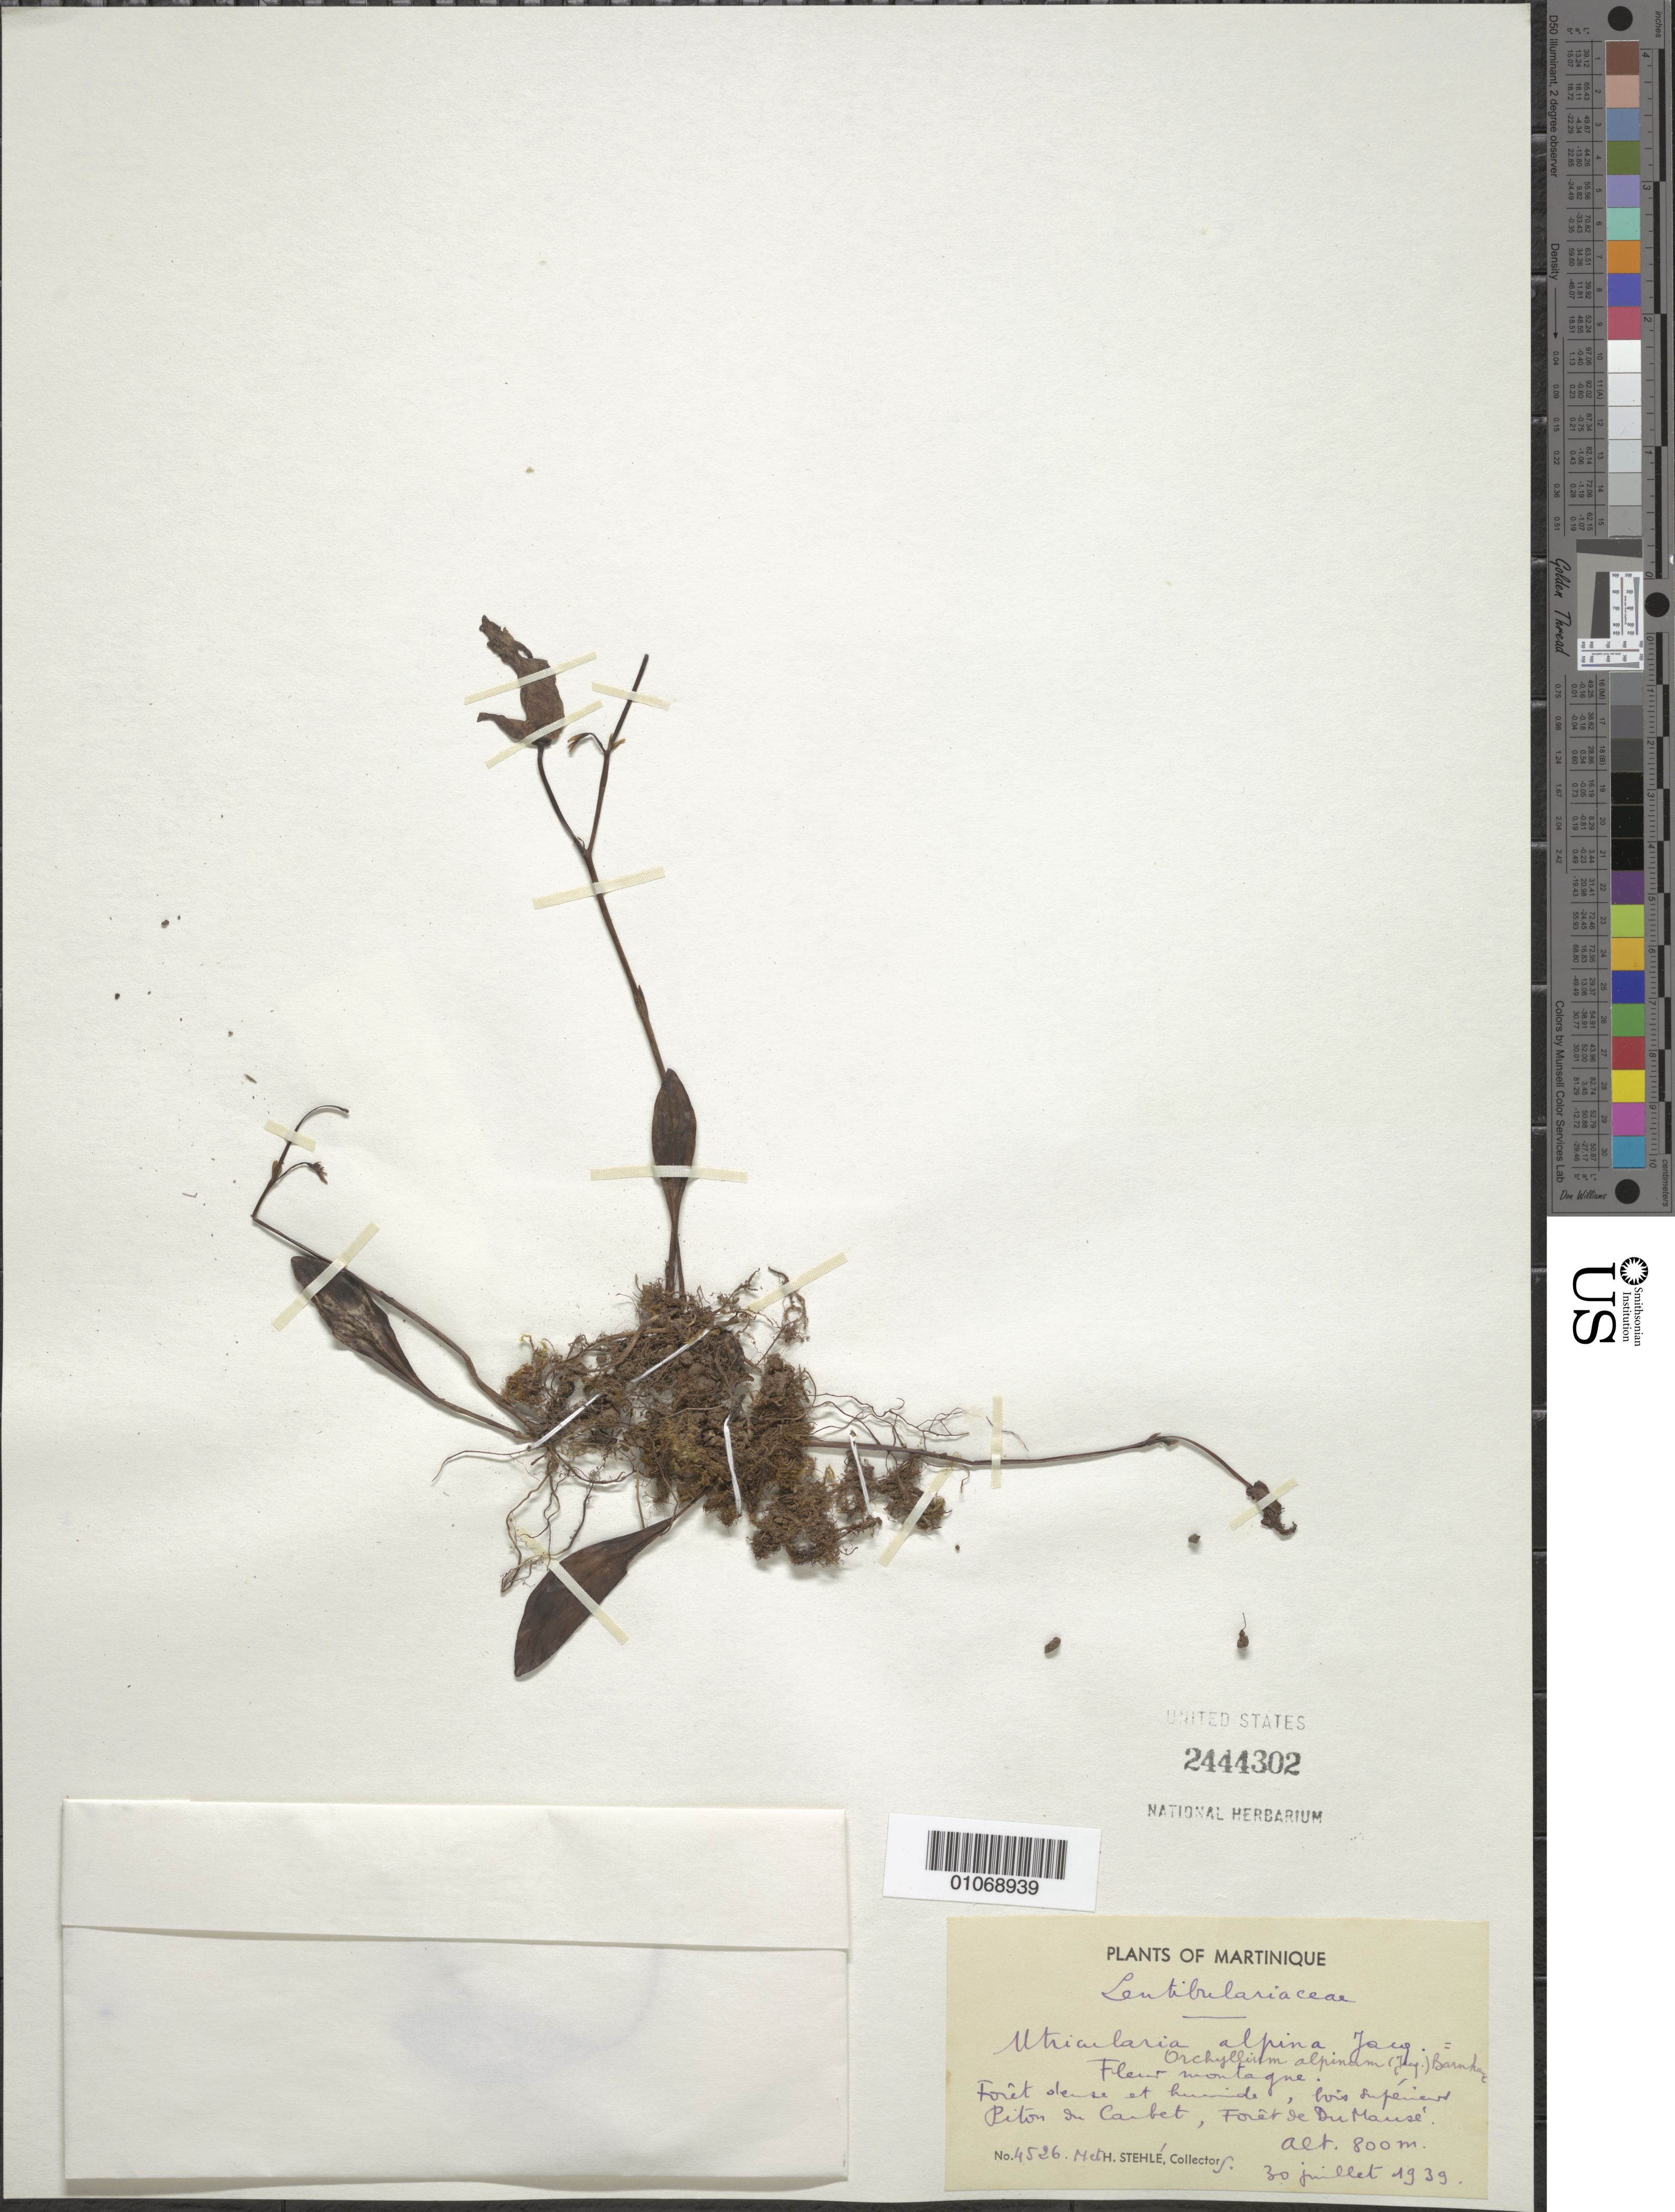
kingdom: Plantae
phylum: Tracheophyta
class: Magnoliopsida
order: Lamiales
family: Lentibulariaceae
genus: Utricularia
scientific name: Utricularia alpina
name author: Jacq.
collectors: H. Stehlé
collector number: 4526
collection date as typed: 30 Jul 1939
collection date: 1939-07-30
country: Martinique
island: Martinique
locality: Mountains of Caibet, Forest of Du Mause, dense wet forest.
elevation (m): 800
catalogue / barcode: US 2444302